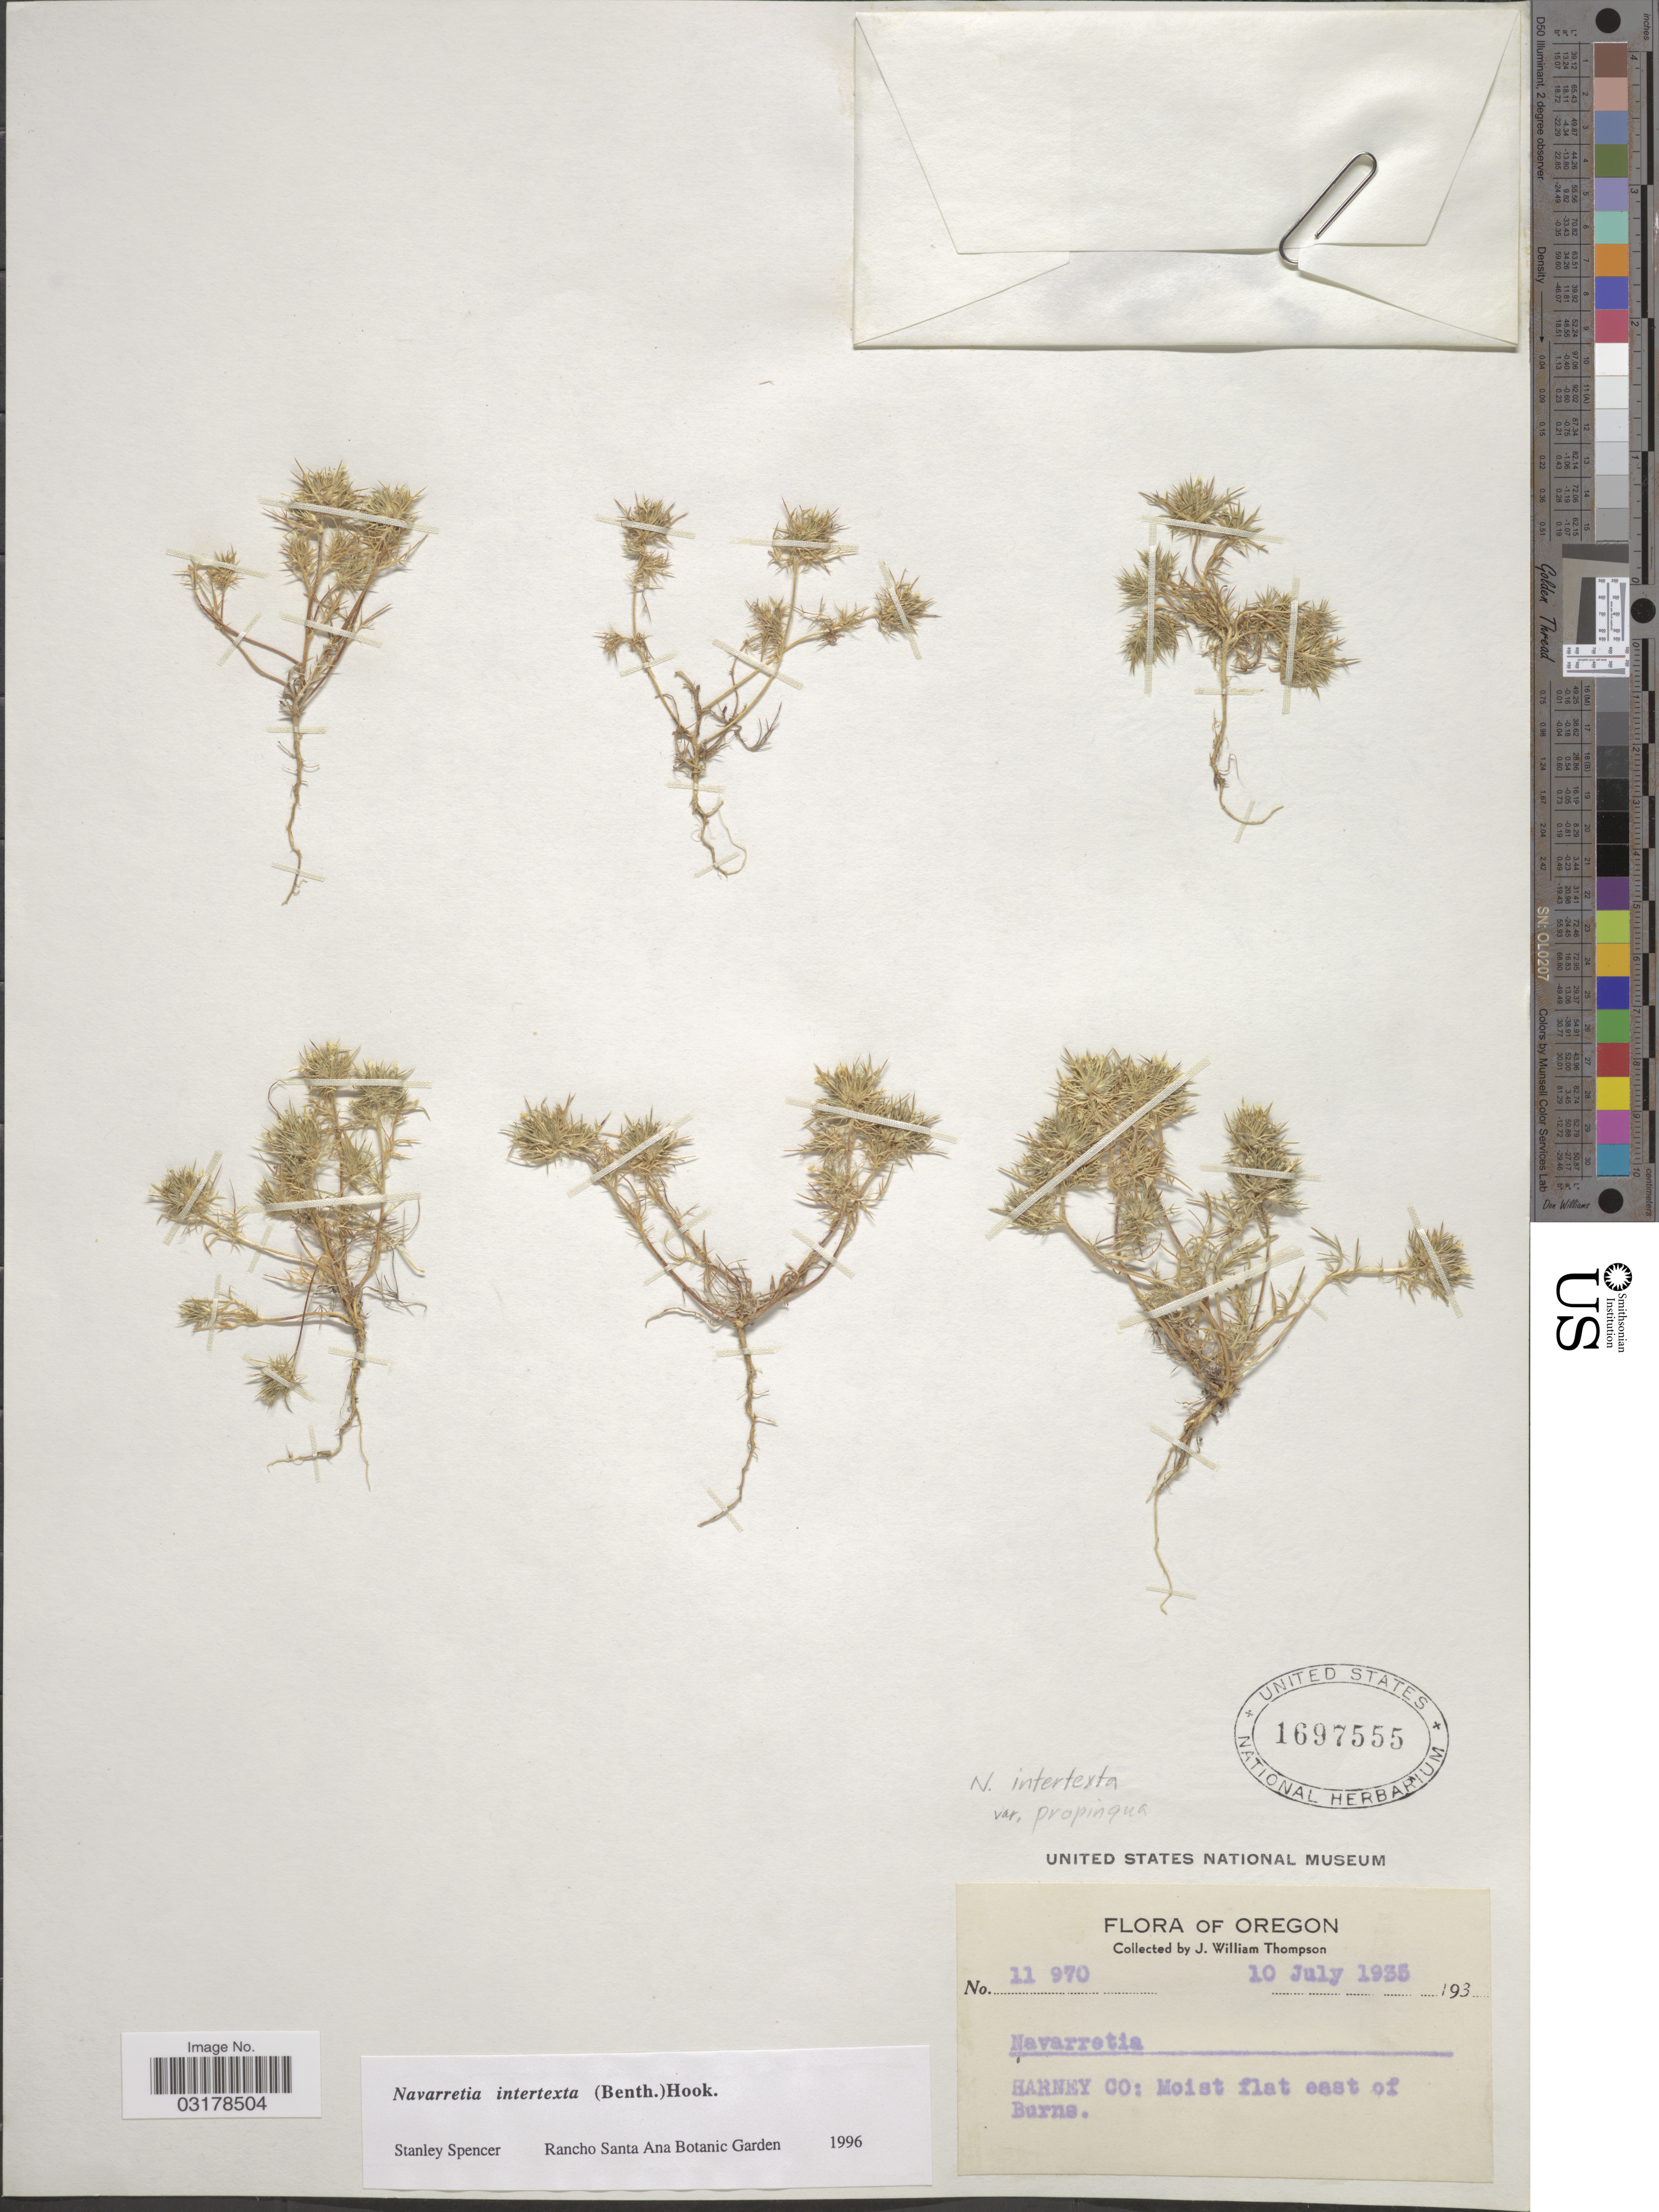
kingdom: Plantae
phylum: Tracheophyta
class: Magnoliopsida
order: Ericales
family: Polemoniaceae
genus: Navarretia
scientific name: Navarretia intertexta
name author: (Benth.) Hook.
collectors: J. W. Thompson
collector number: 11970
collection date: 1935-07-10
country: United States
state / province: Oregon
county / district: Harney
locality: Harney Co: Moist flat east of Burns.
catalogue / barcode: US 1697555